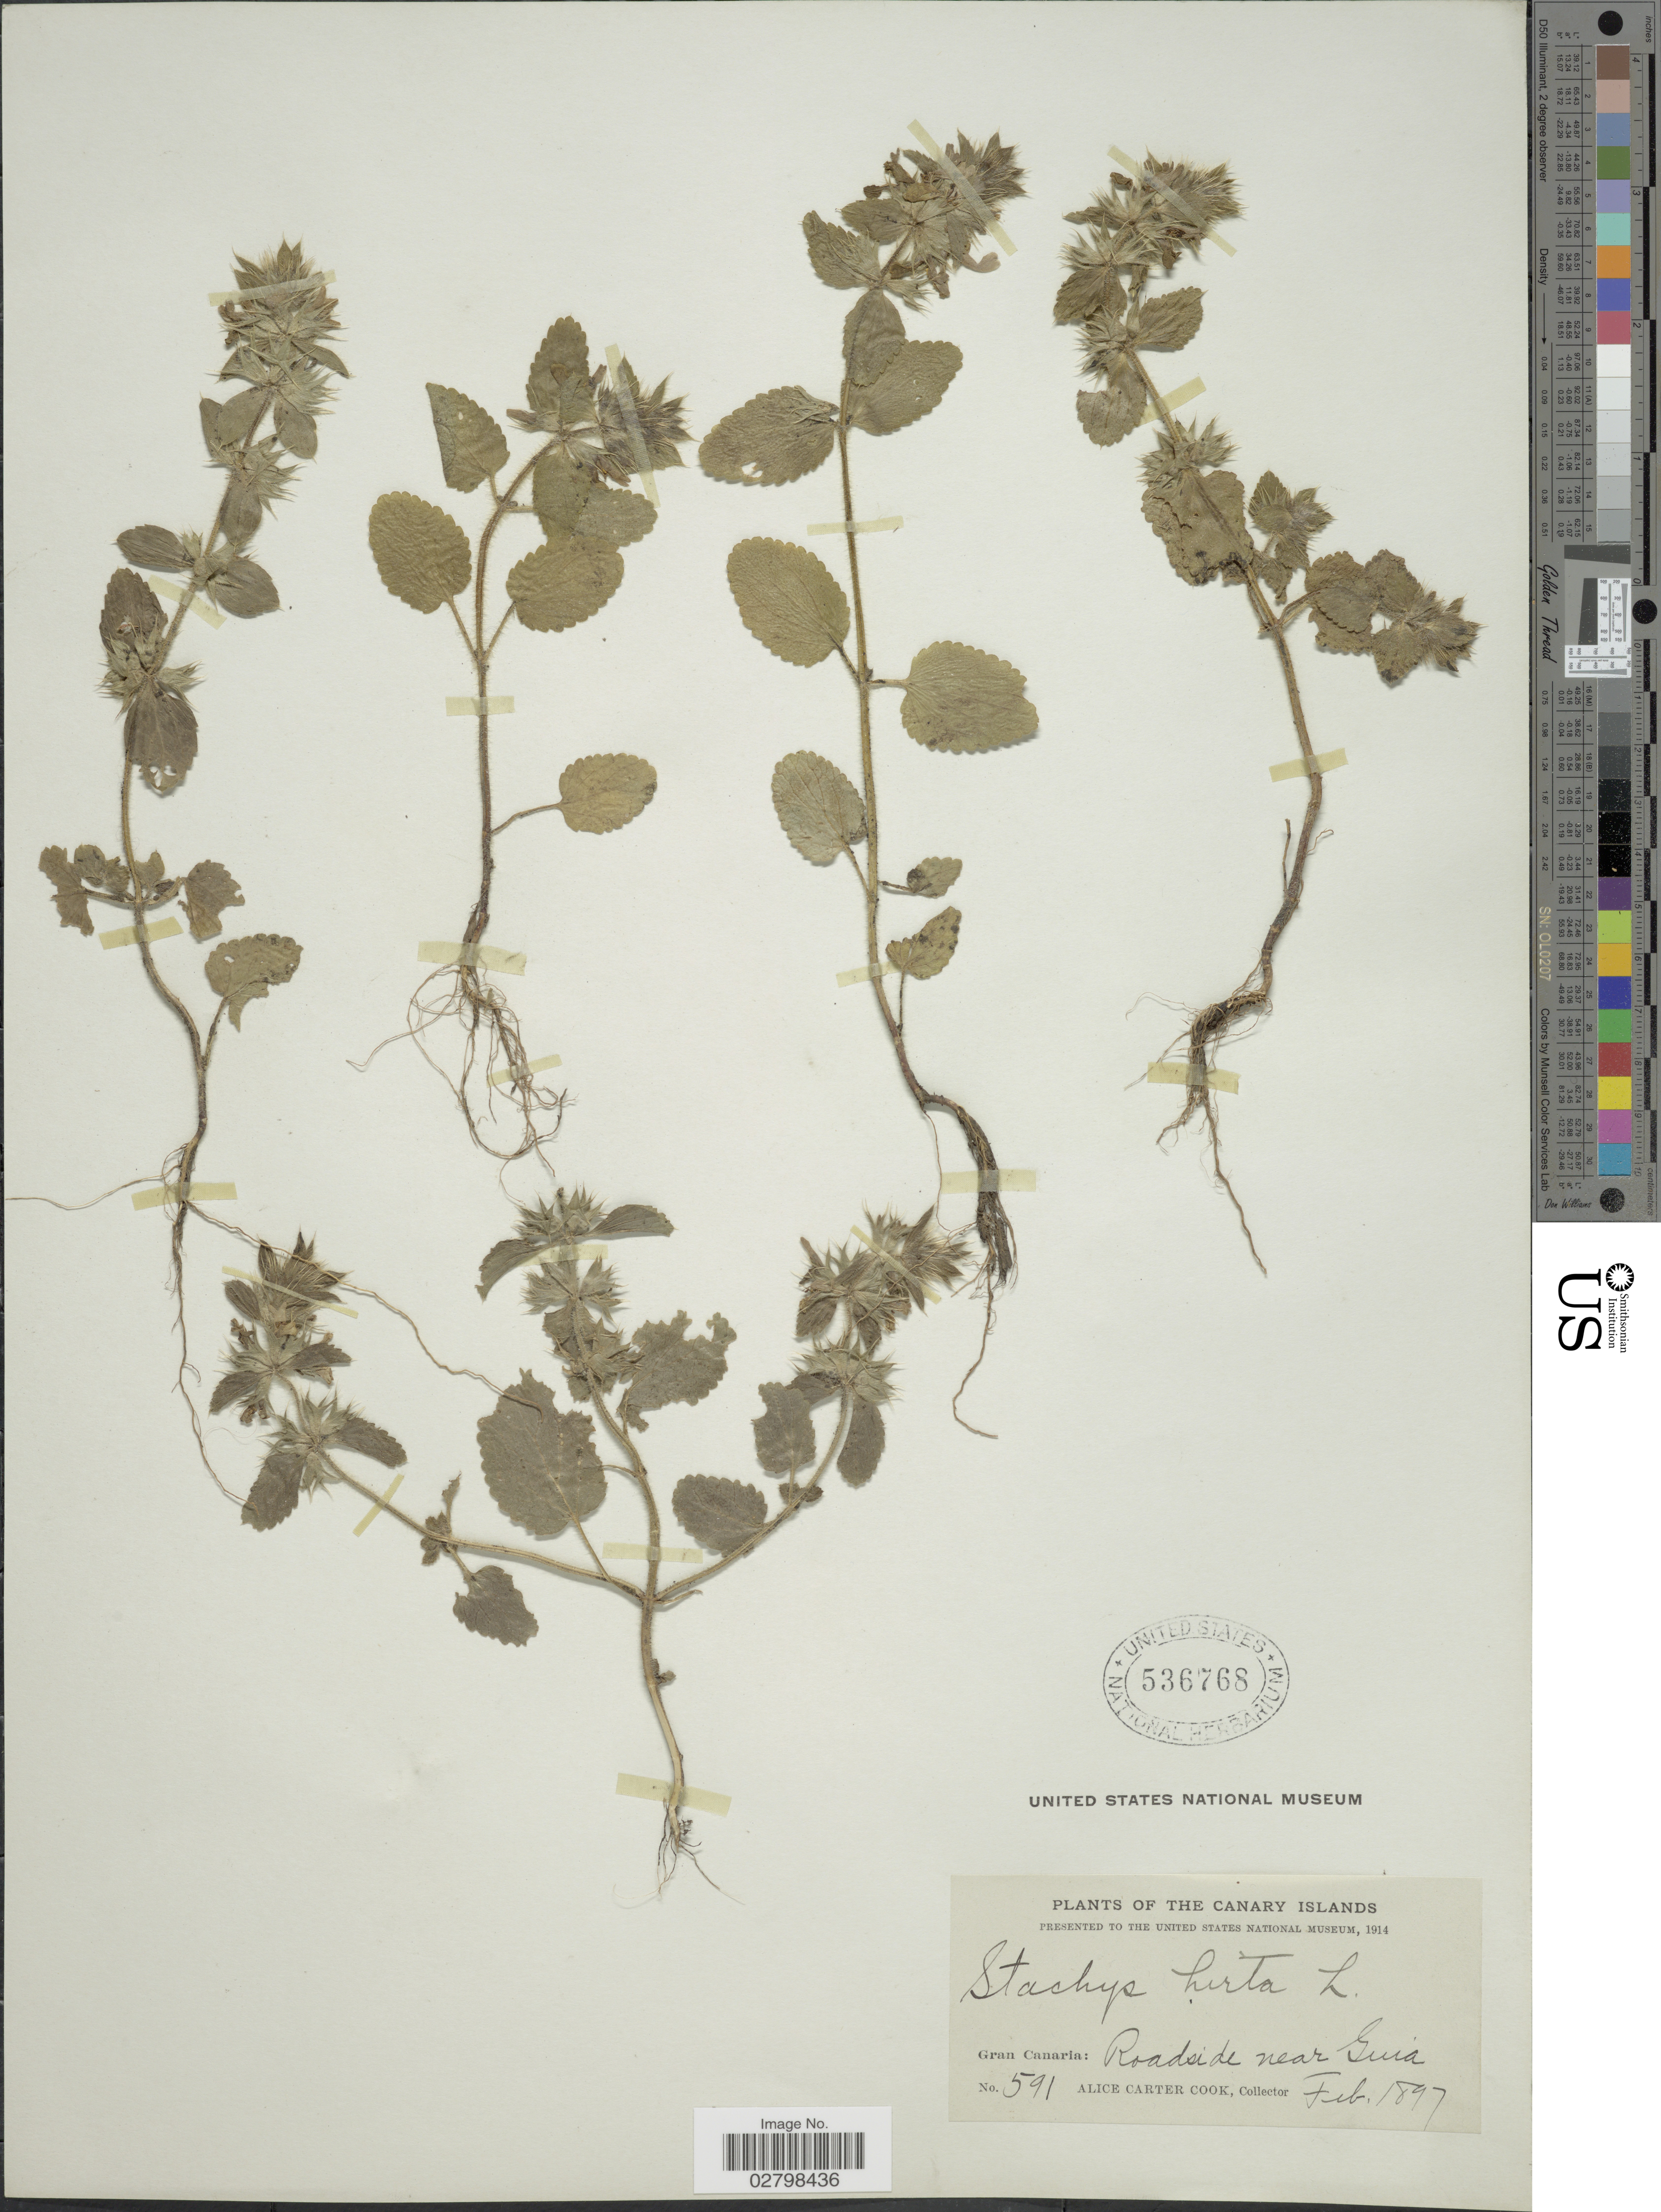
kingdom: Plantae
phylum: Tracheophyta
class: Magnoliopsida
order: Lamiales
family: Lamiaceae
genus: Stachys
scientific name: Stachys hirta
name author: L.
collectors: Alice C. Cook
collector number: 591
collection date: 1897-02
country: Spain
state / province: Canarias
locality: Canary Islands. Gran Canaria: Roadside near Guia.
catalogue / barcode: US 536768